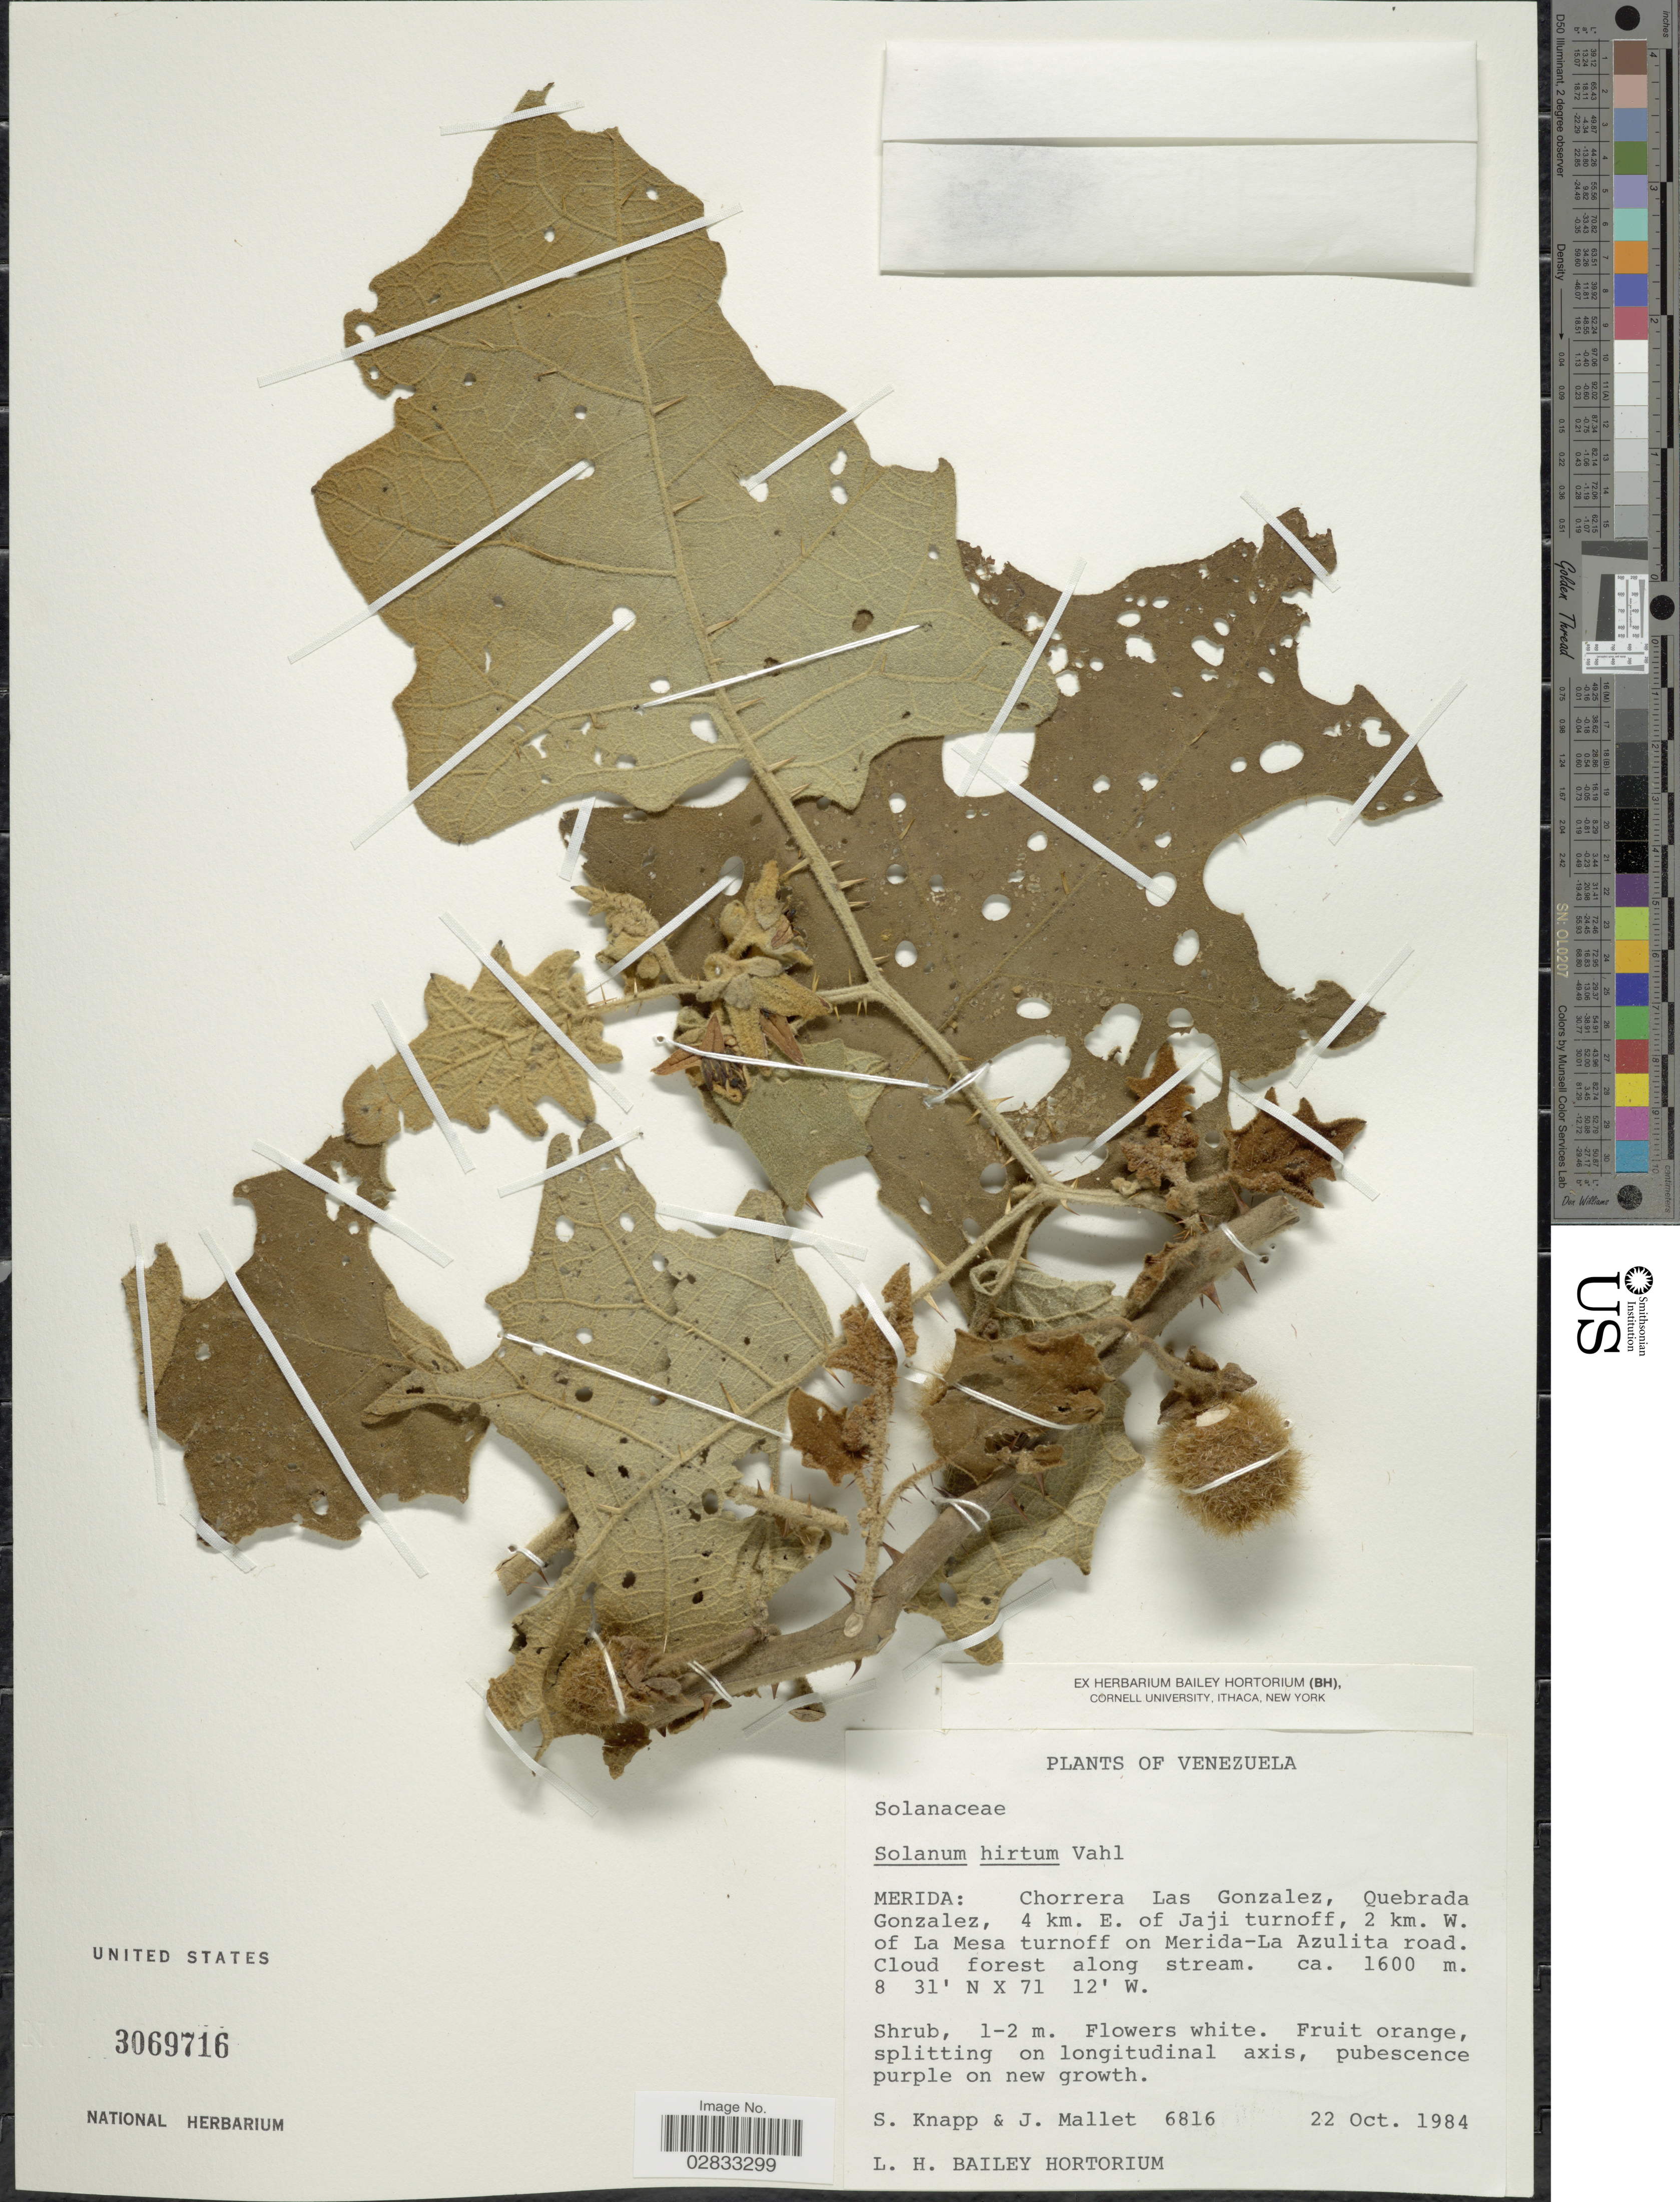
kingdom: Plantae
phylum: Tracheophyta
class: Magnoliopsida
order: Solanales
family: Solanaceae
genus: Solanum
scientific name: Solanum hirtum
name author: Vahl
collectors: S. Knapp & J. Mallet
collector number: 6816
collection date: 1984-10-22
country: Venezuela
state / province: Mérida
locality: Chorrera Las Gonzalez, Quebrada Gonzalez, 4 km. E of Jaji turnoff, 2 km. W. of La Mesa turnoff on Merida-La Azulita road.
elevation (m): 1600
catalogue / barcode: US 3069716